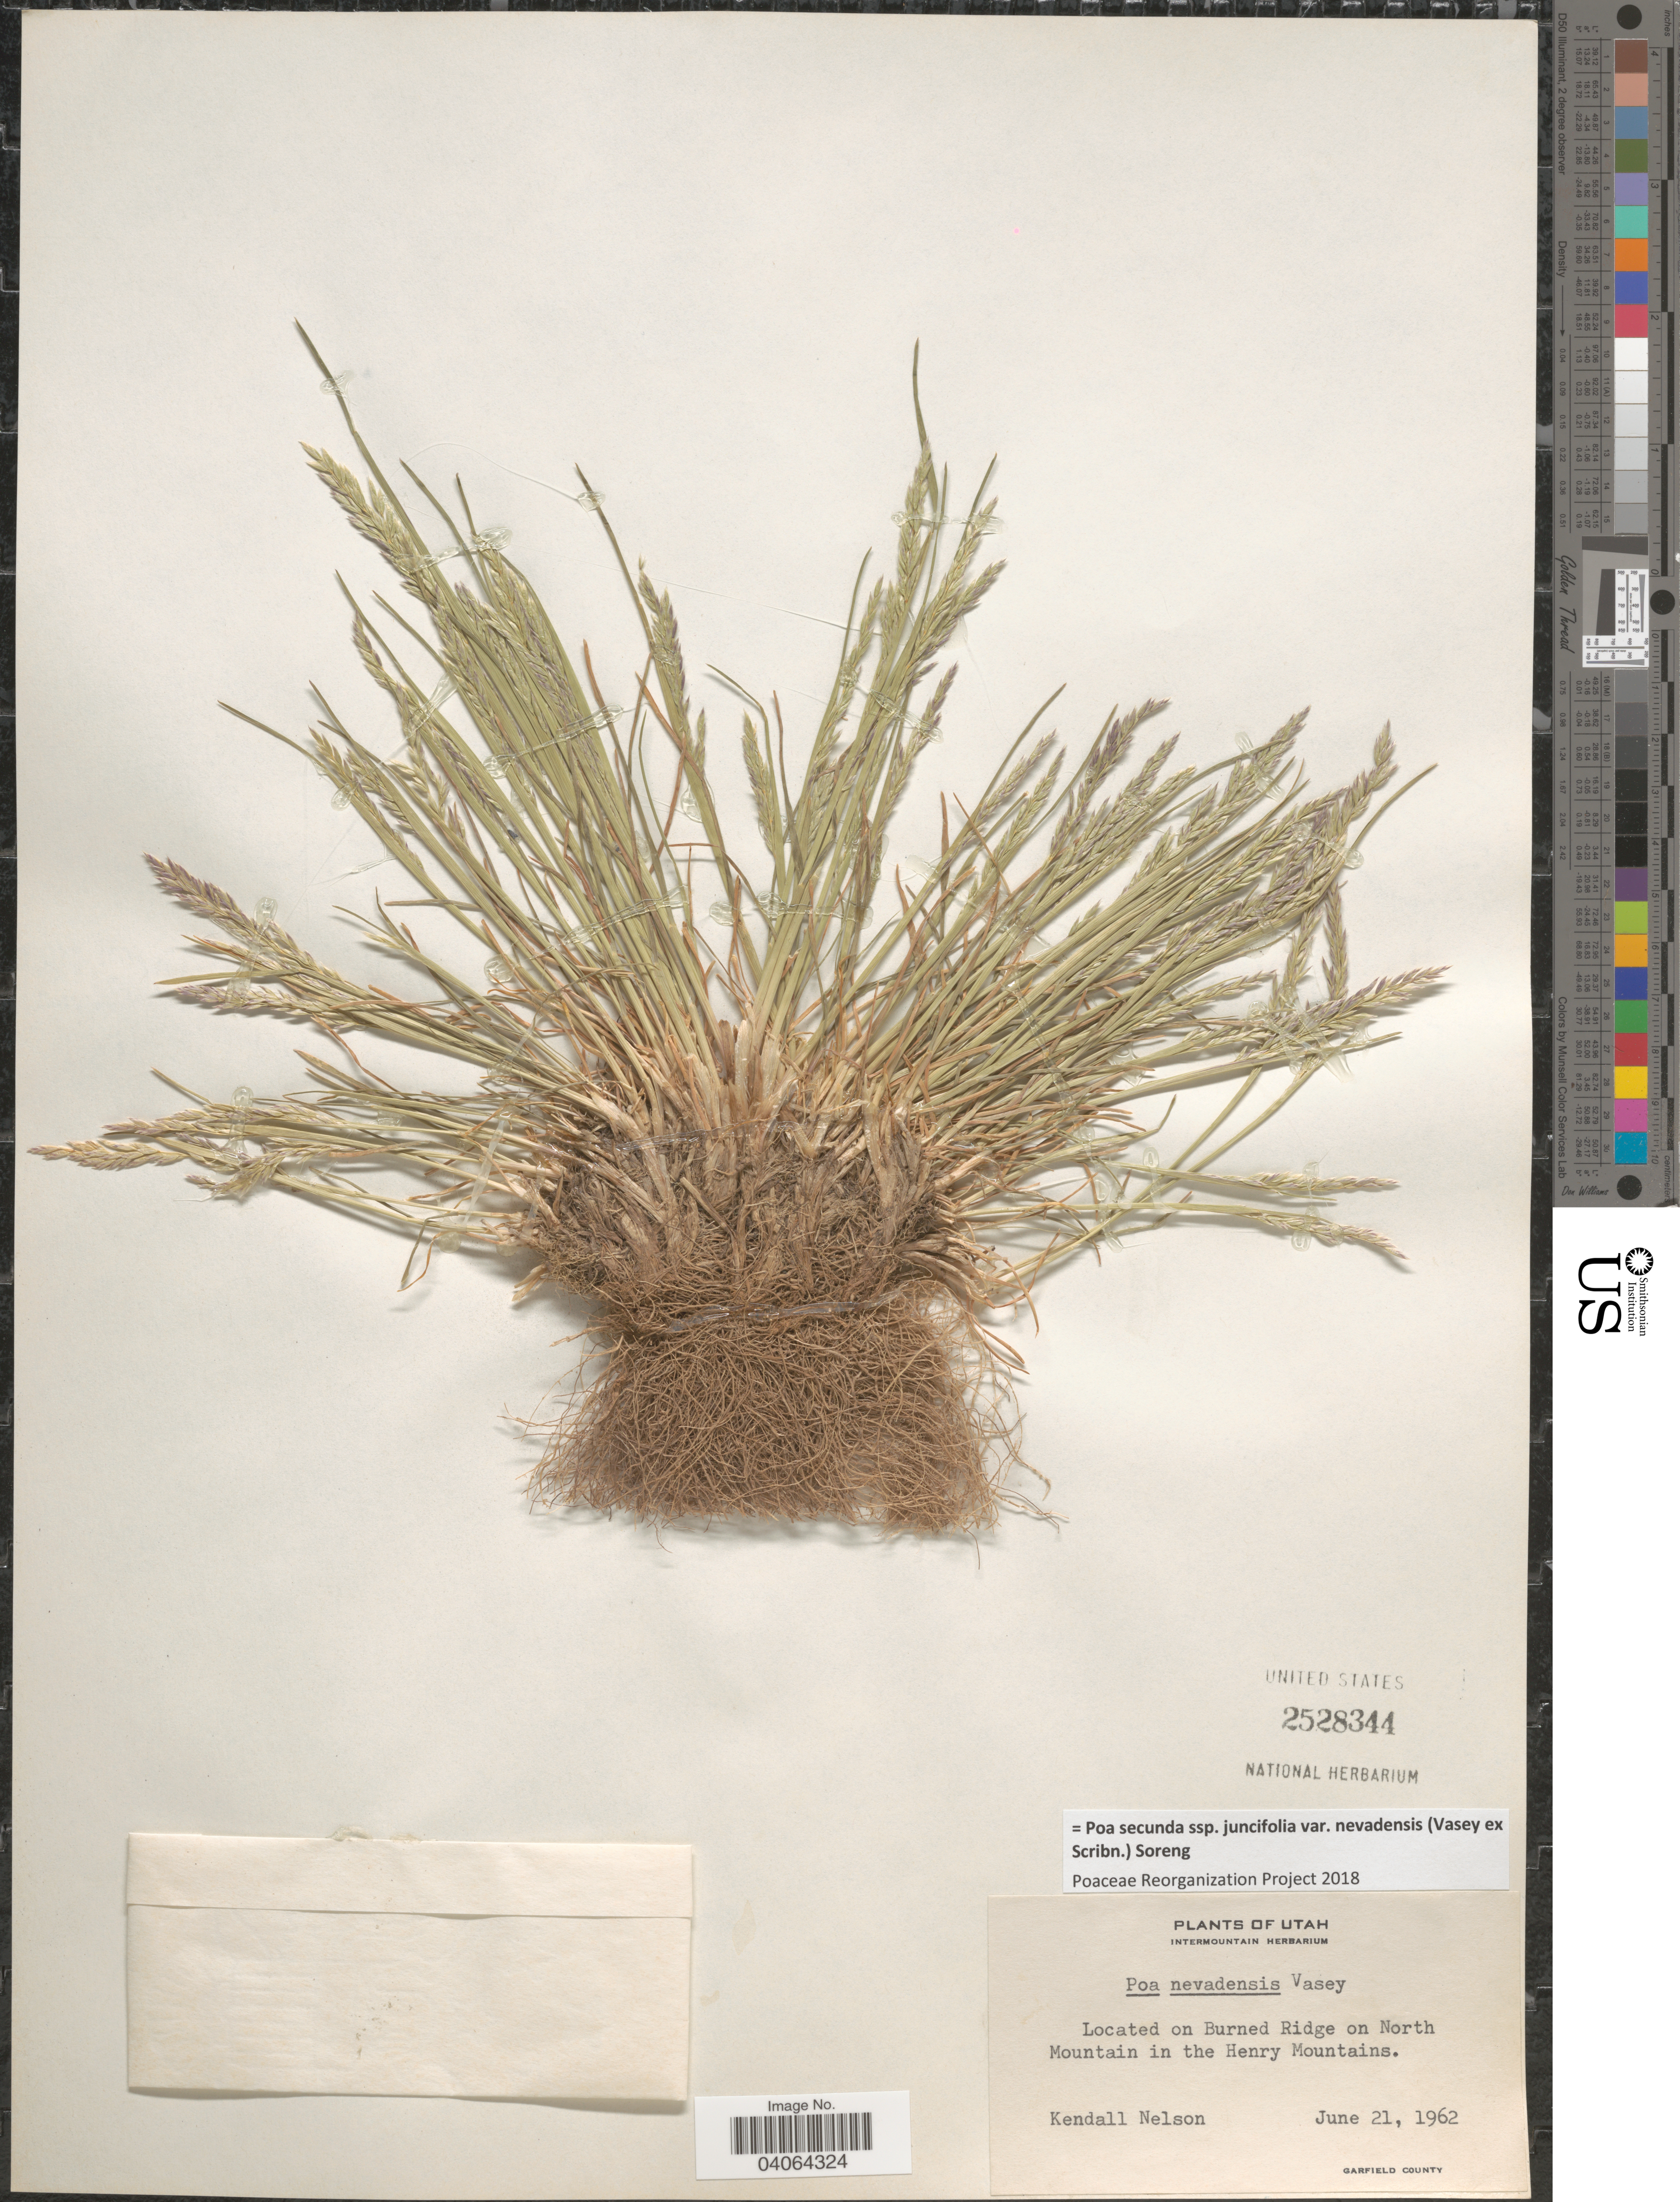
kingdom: Plantae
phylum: Tracheophyta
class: Liliopsida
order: Poales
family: Poaceae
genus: Poa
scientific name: Poa secunda subsp. juncifolia var. nevadensis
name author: (Vasey ex Scribn.) Soreng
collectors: K. Nelson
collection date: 1962-06-21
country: United States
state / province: Utah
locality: On Burned Ridge on North Mountain in the Henry Mountains. Garfield County.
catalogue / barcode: US 2528344